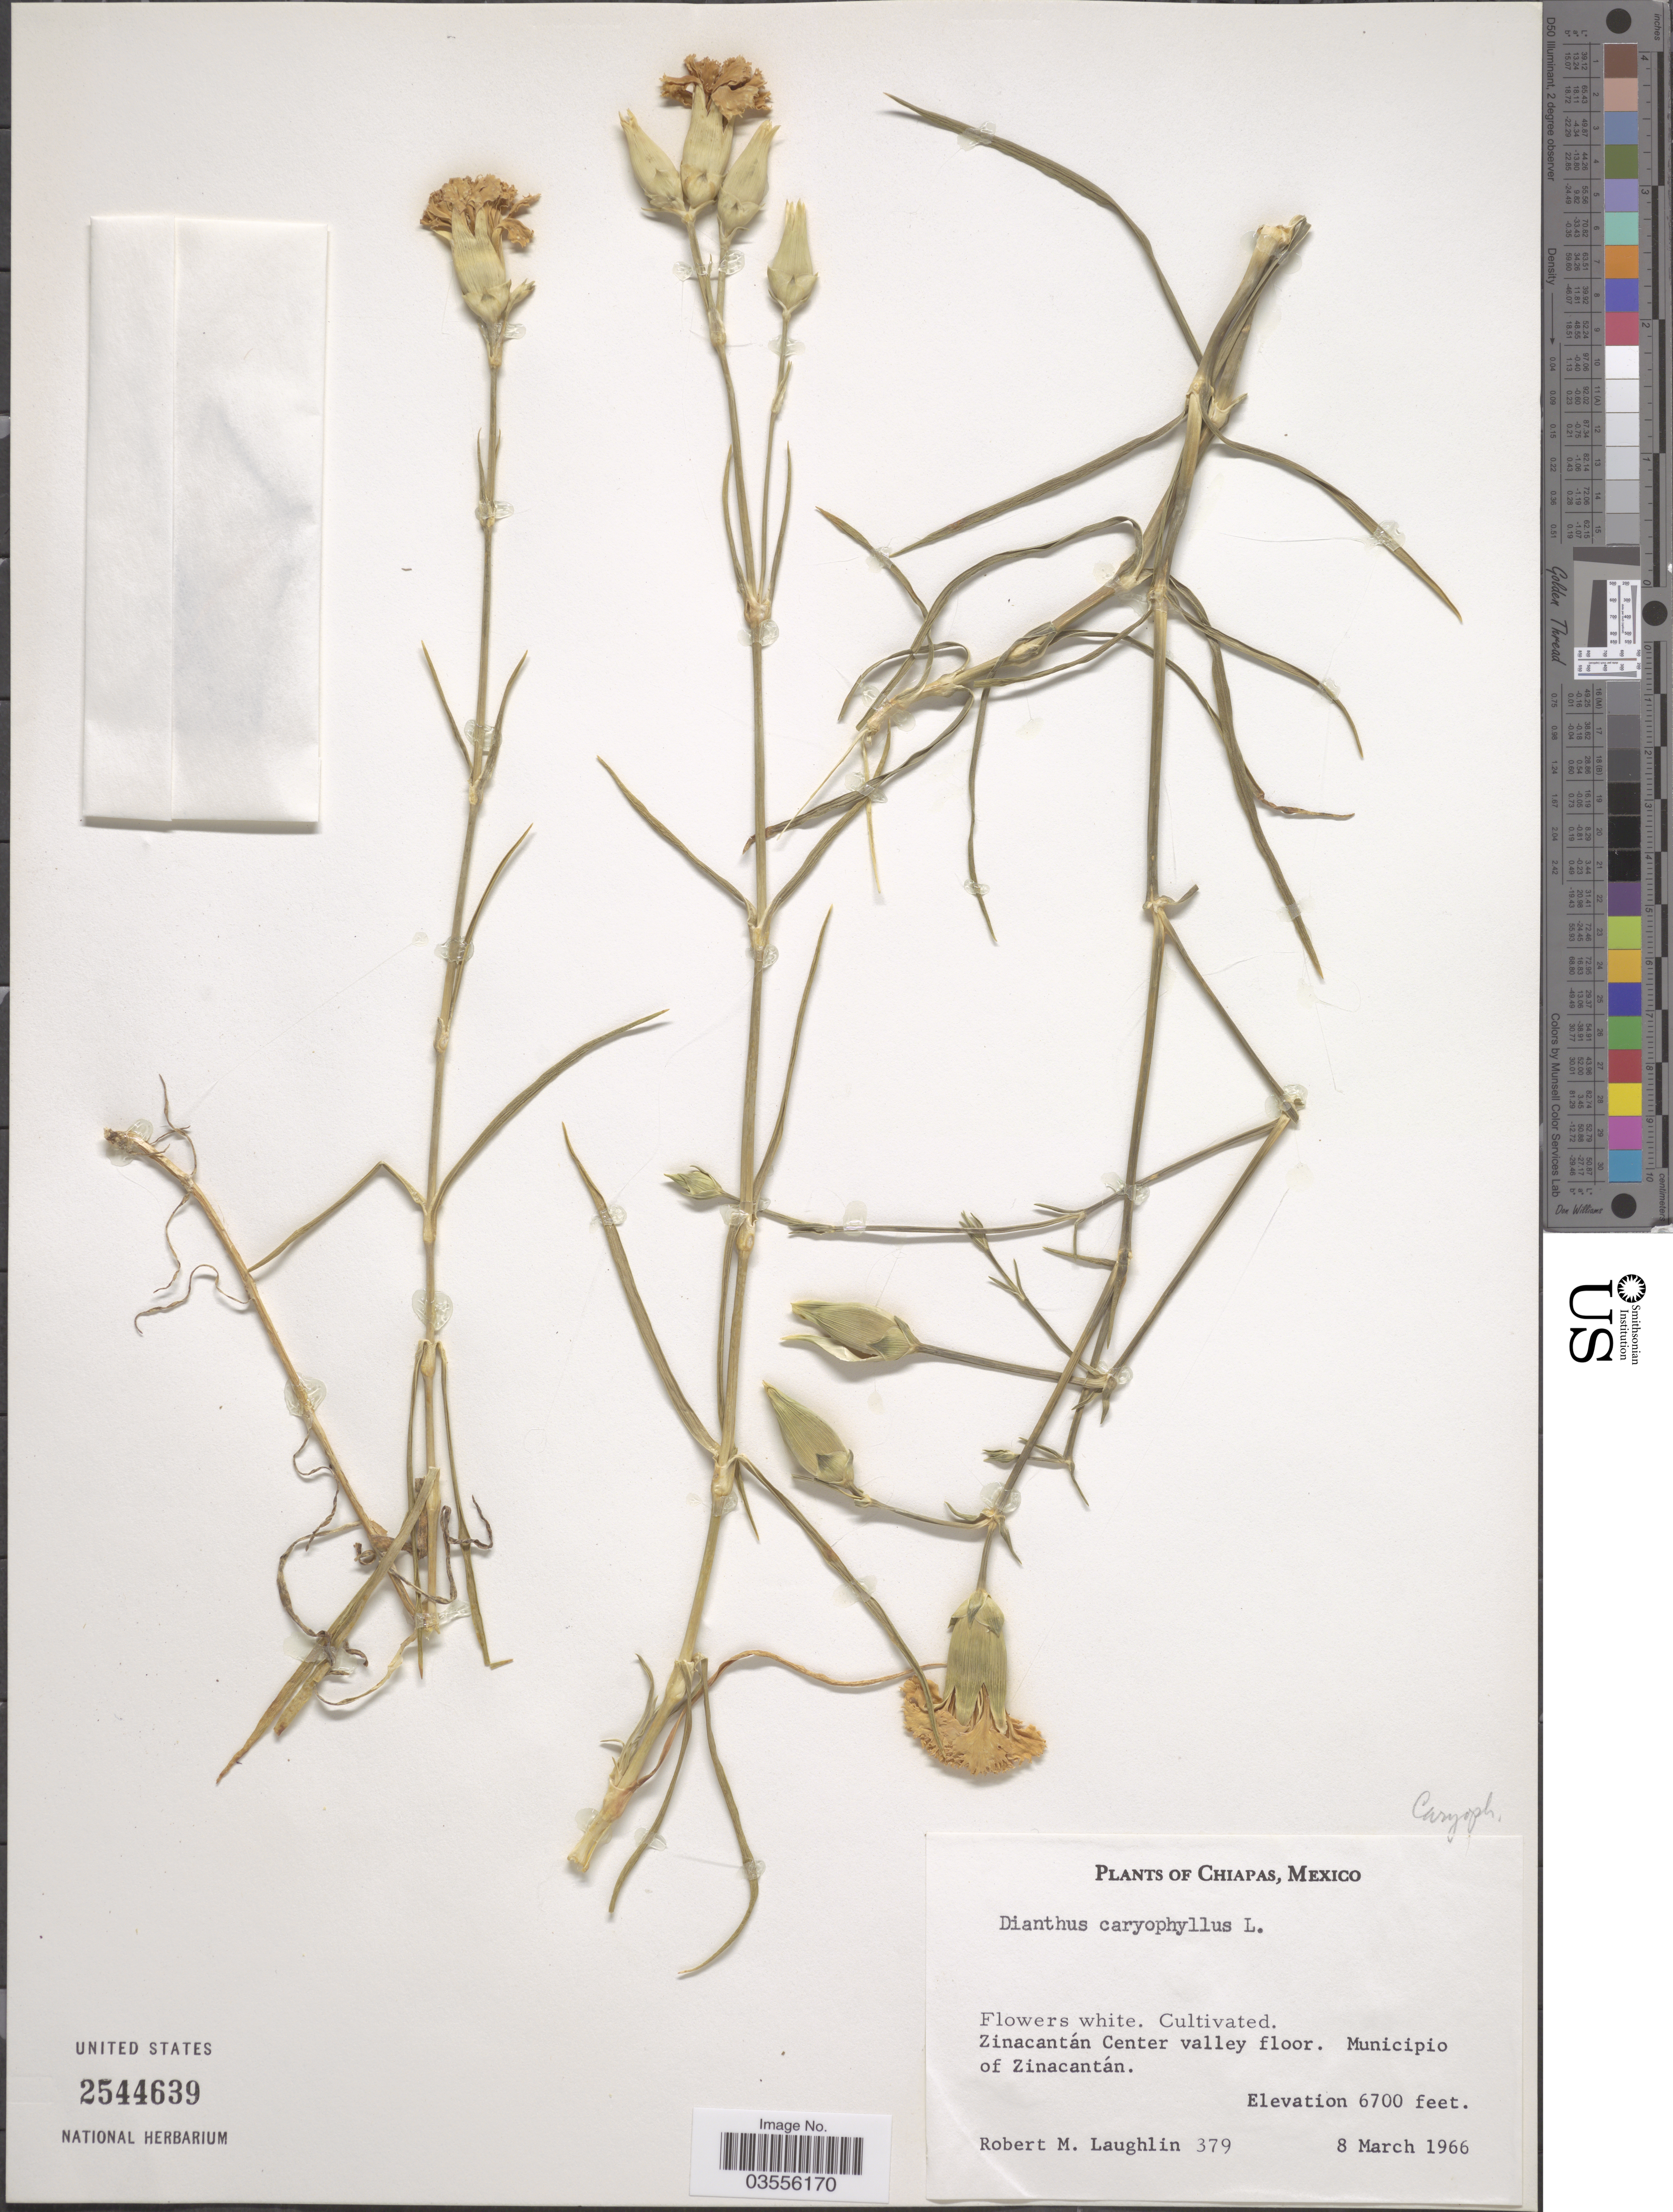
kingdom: Plantae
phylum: Tracheophyta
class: Magnoliopsida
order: Caryophyllales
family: Caryophyllaceae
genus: Dianthus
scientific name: Dianthus caryophyllus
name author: L.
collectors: R. M. Laughlin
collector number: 379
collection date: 1966-03-08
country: Mexico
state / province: Chiapas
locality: Zinacantán Center valley floor. Municipio of Zinacantán.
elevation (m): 2042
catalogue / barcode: US 2544639